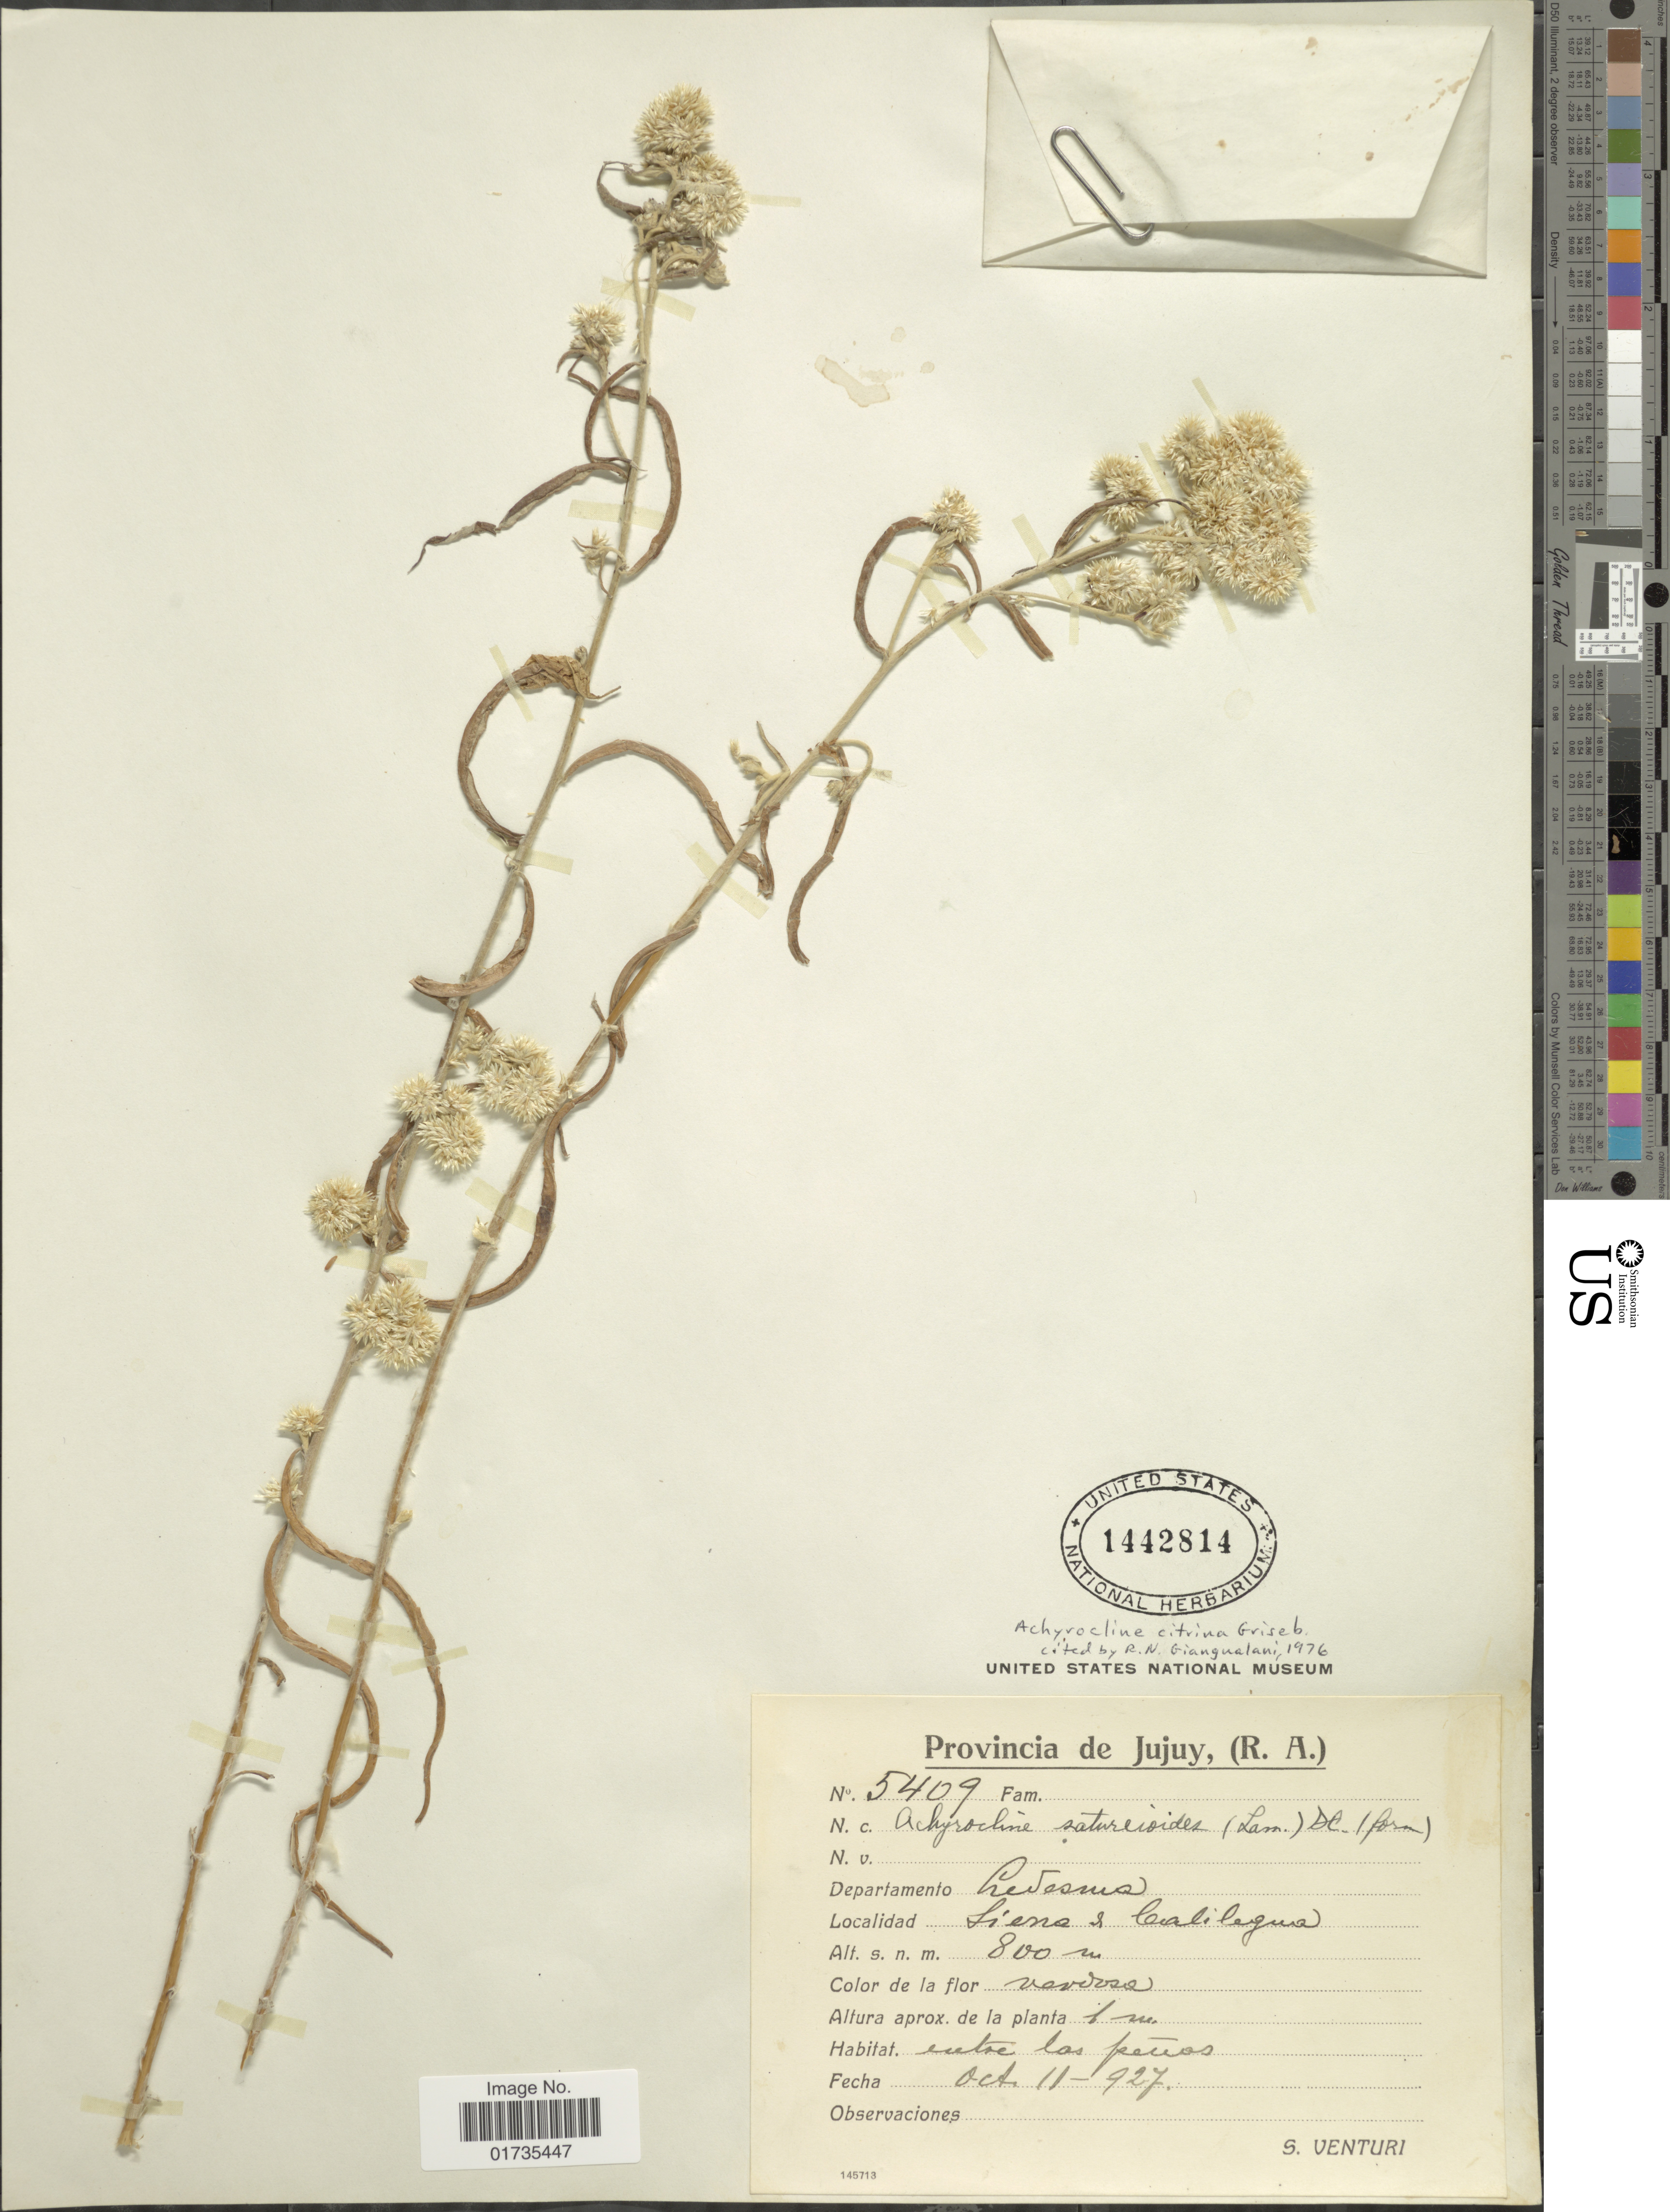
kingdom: Plantae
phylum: Tracheophyta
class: Magnoliopsida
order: Asterales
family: Asteraceae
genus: Achyrocline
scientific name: Achyrocline citrina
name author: Griseb.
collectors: S. Venturi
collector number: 5409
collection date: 1927-10-11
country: Argentina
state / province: Jujuy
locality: Provincia Jujuy. Departamento Levesma. Siena 7 Calilegua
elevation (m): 800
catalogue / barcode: US 1442814